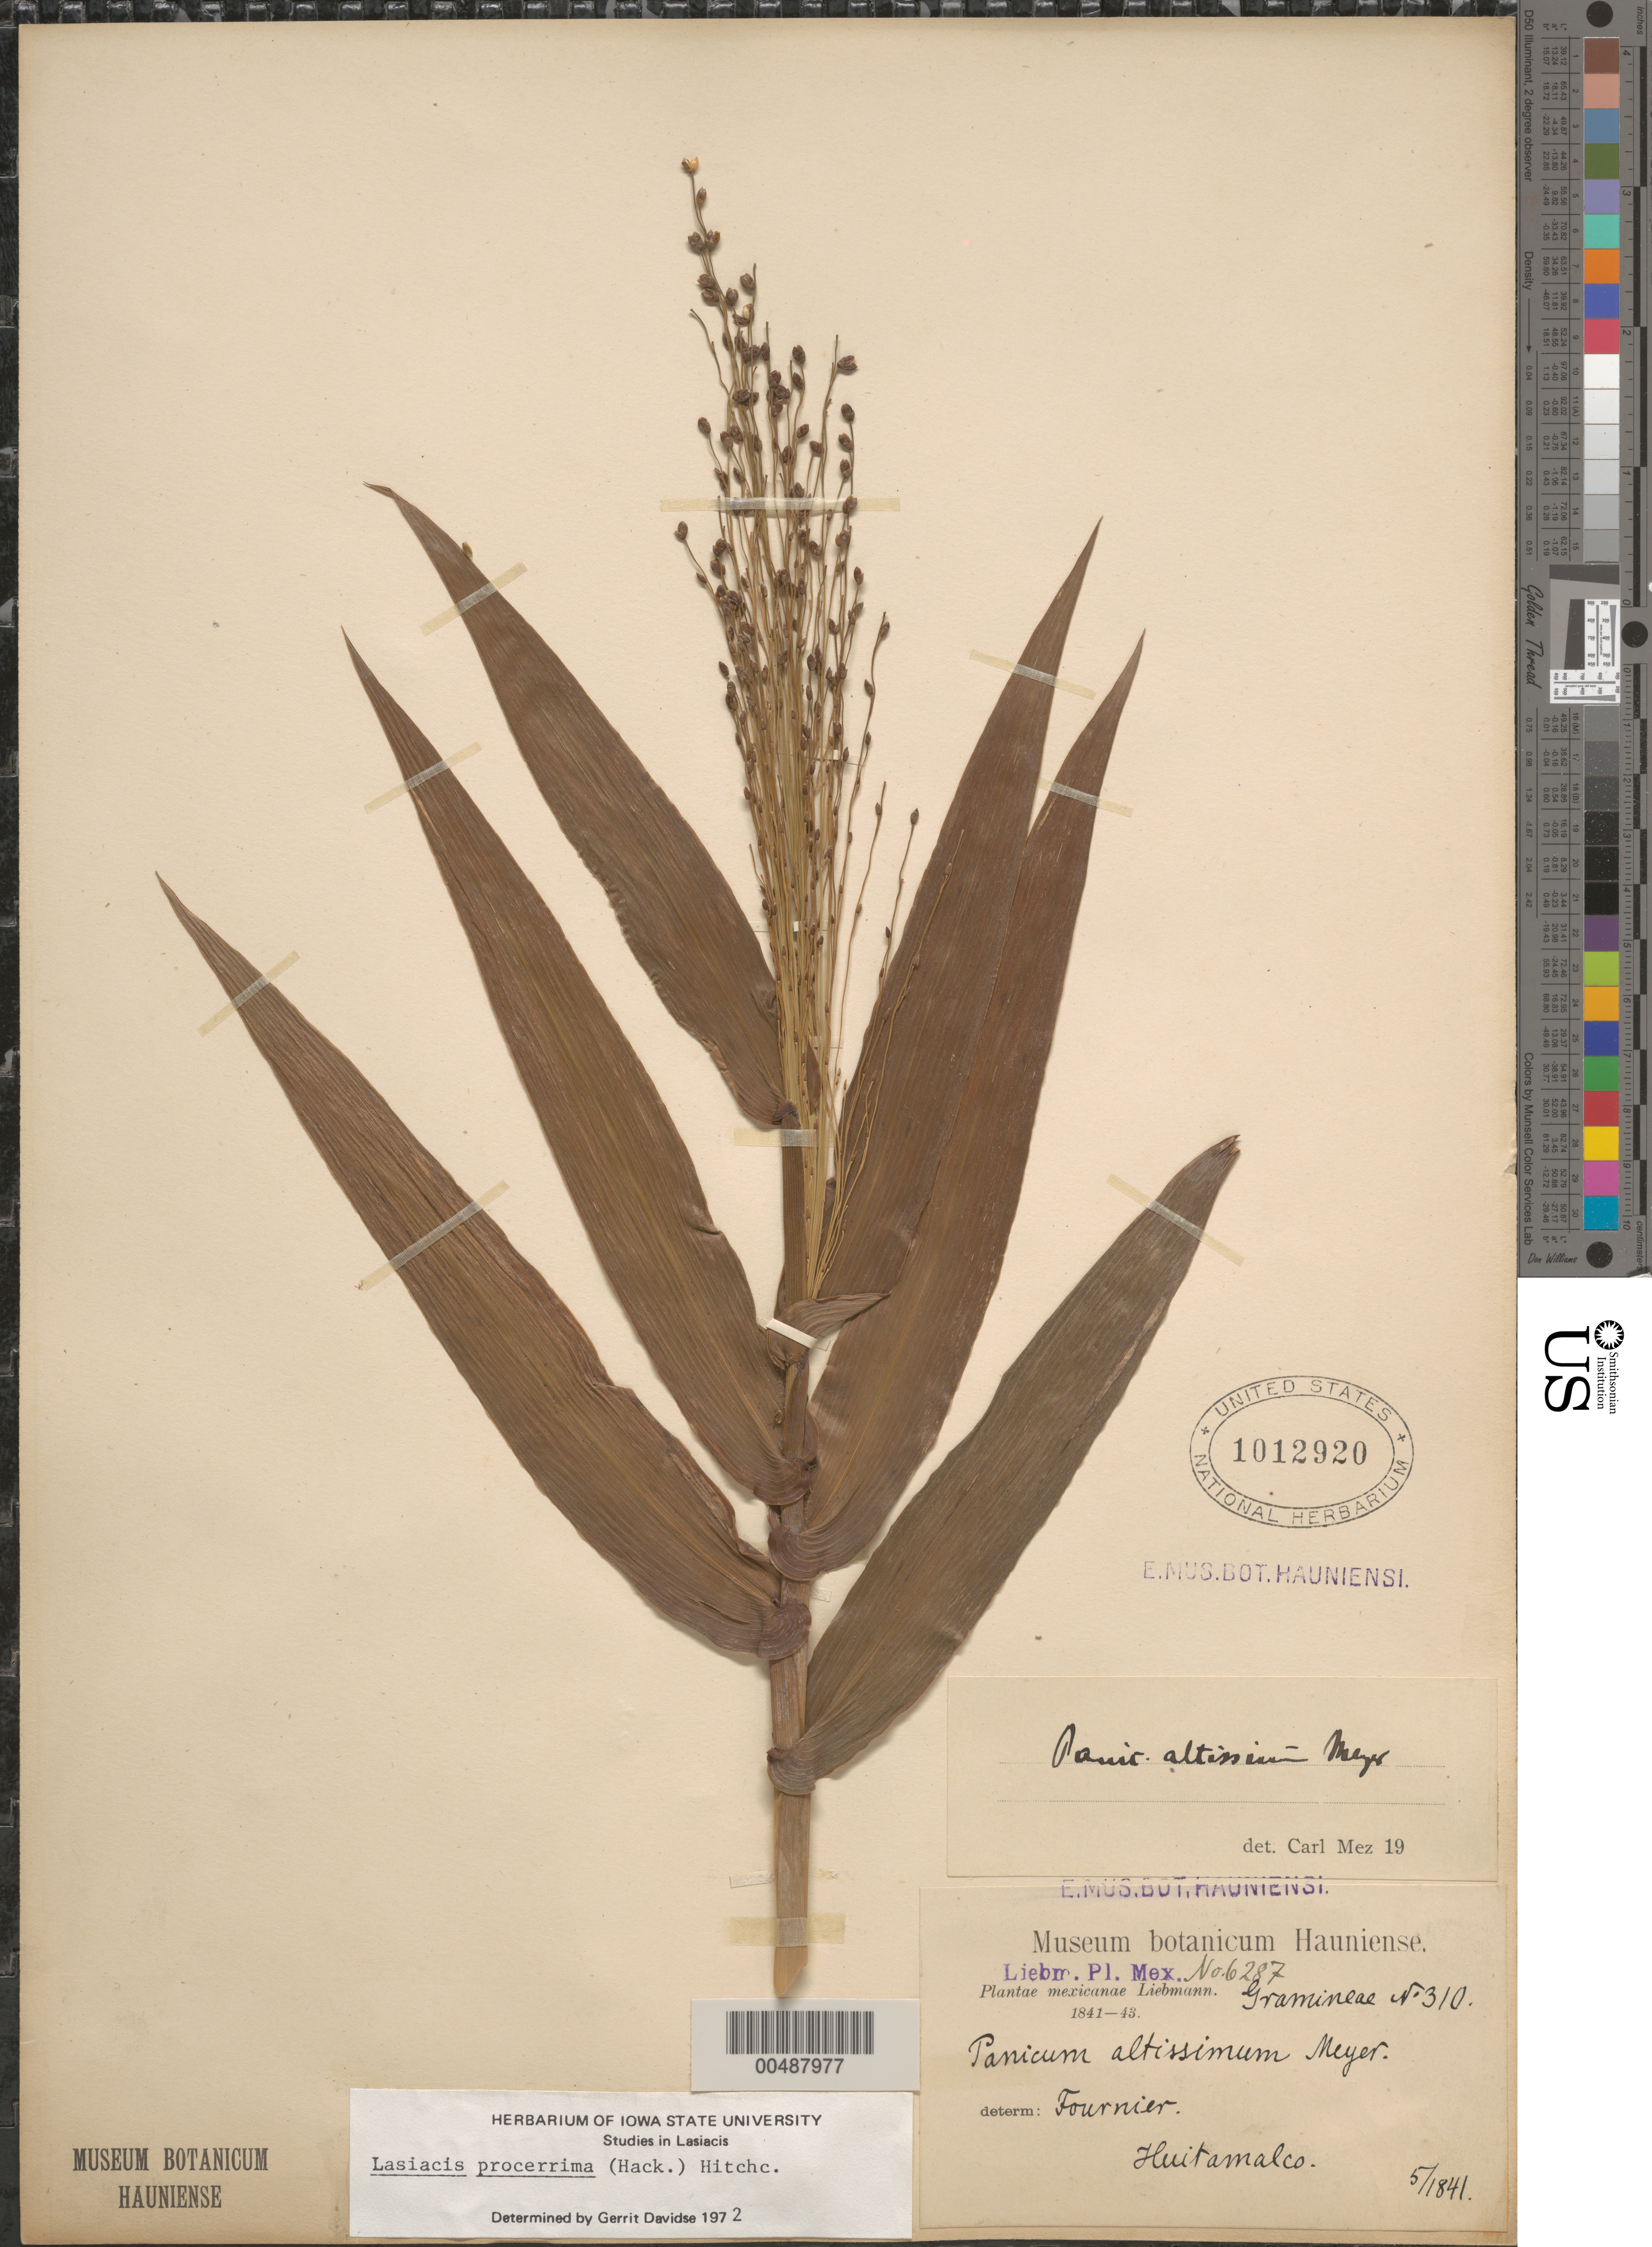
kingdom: Plantae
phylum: Tracheophyta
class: Liliopsida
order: Poales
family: Poaceae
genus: Lasiacis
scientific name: Lasiacis procerrima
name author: (Hack.) Hitchc.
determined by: Davidse, Gerrit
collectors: F. M. Liebmann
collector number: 6287/310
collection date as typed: May 1841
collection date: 1841-05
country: Mexico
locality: Huitamalco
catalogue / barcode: US 1012920